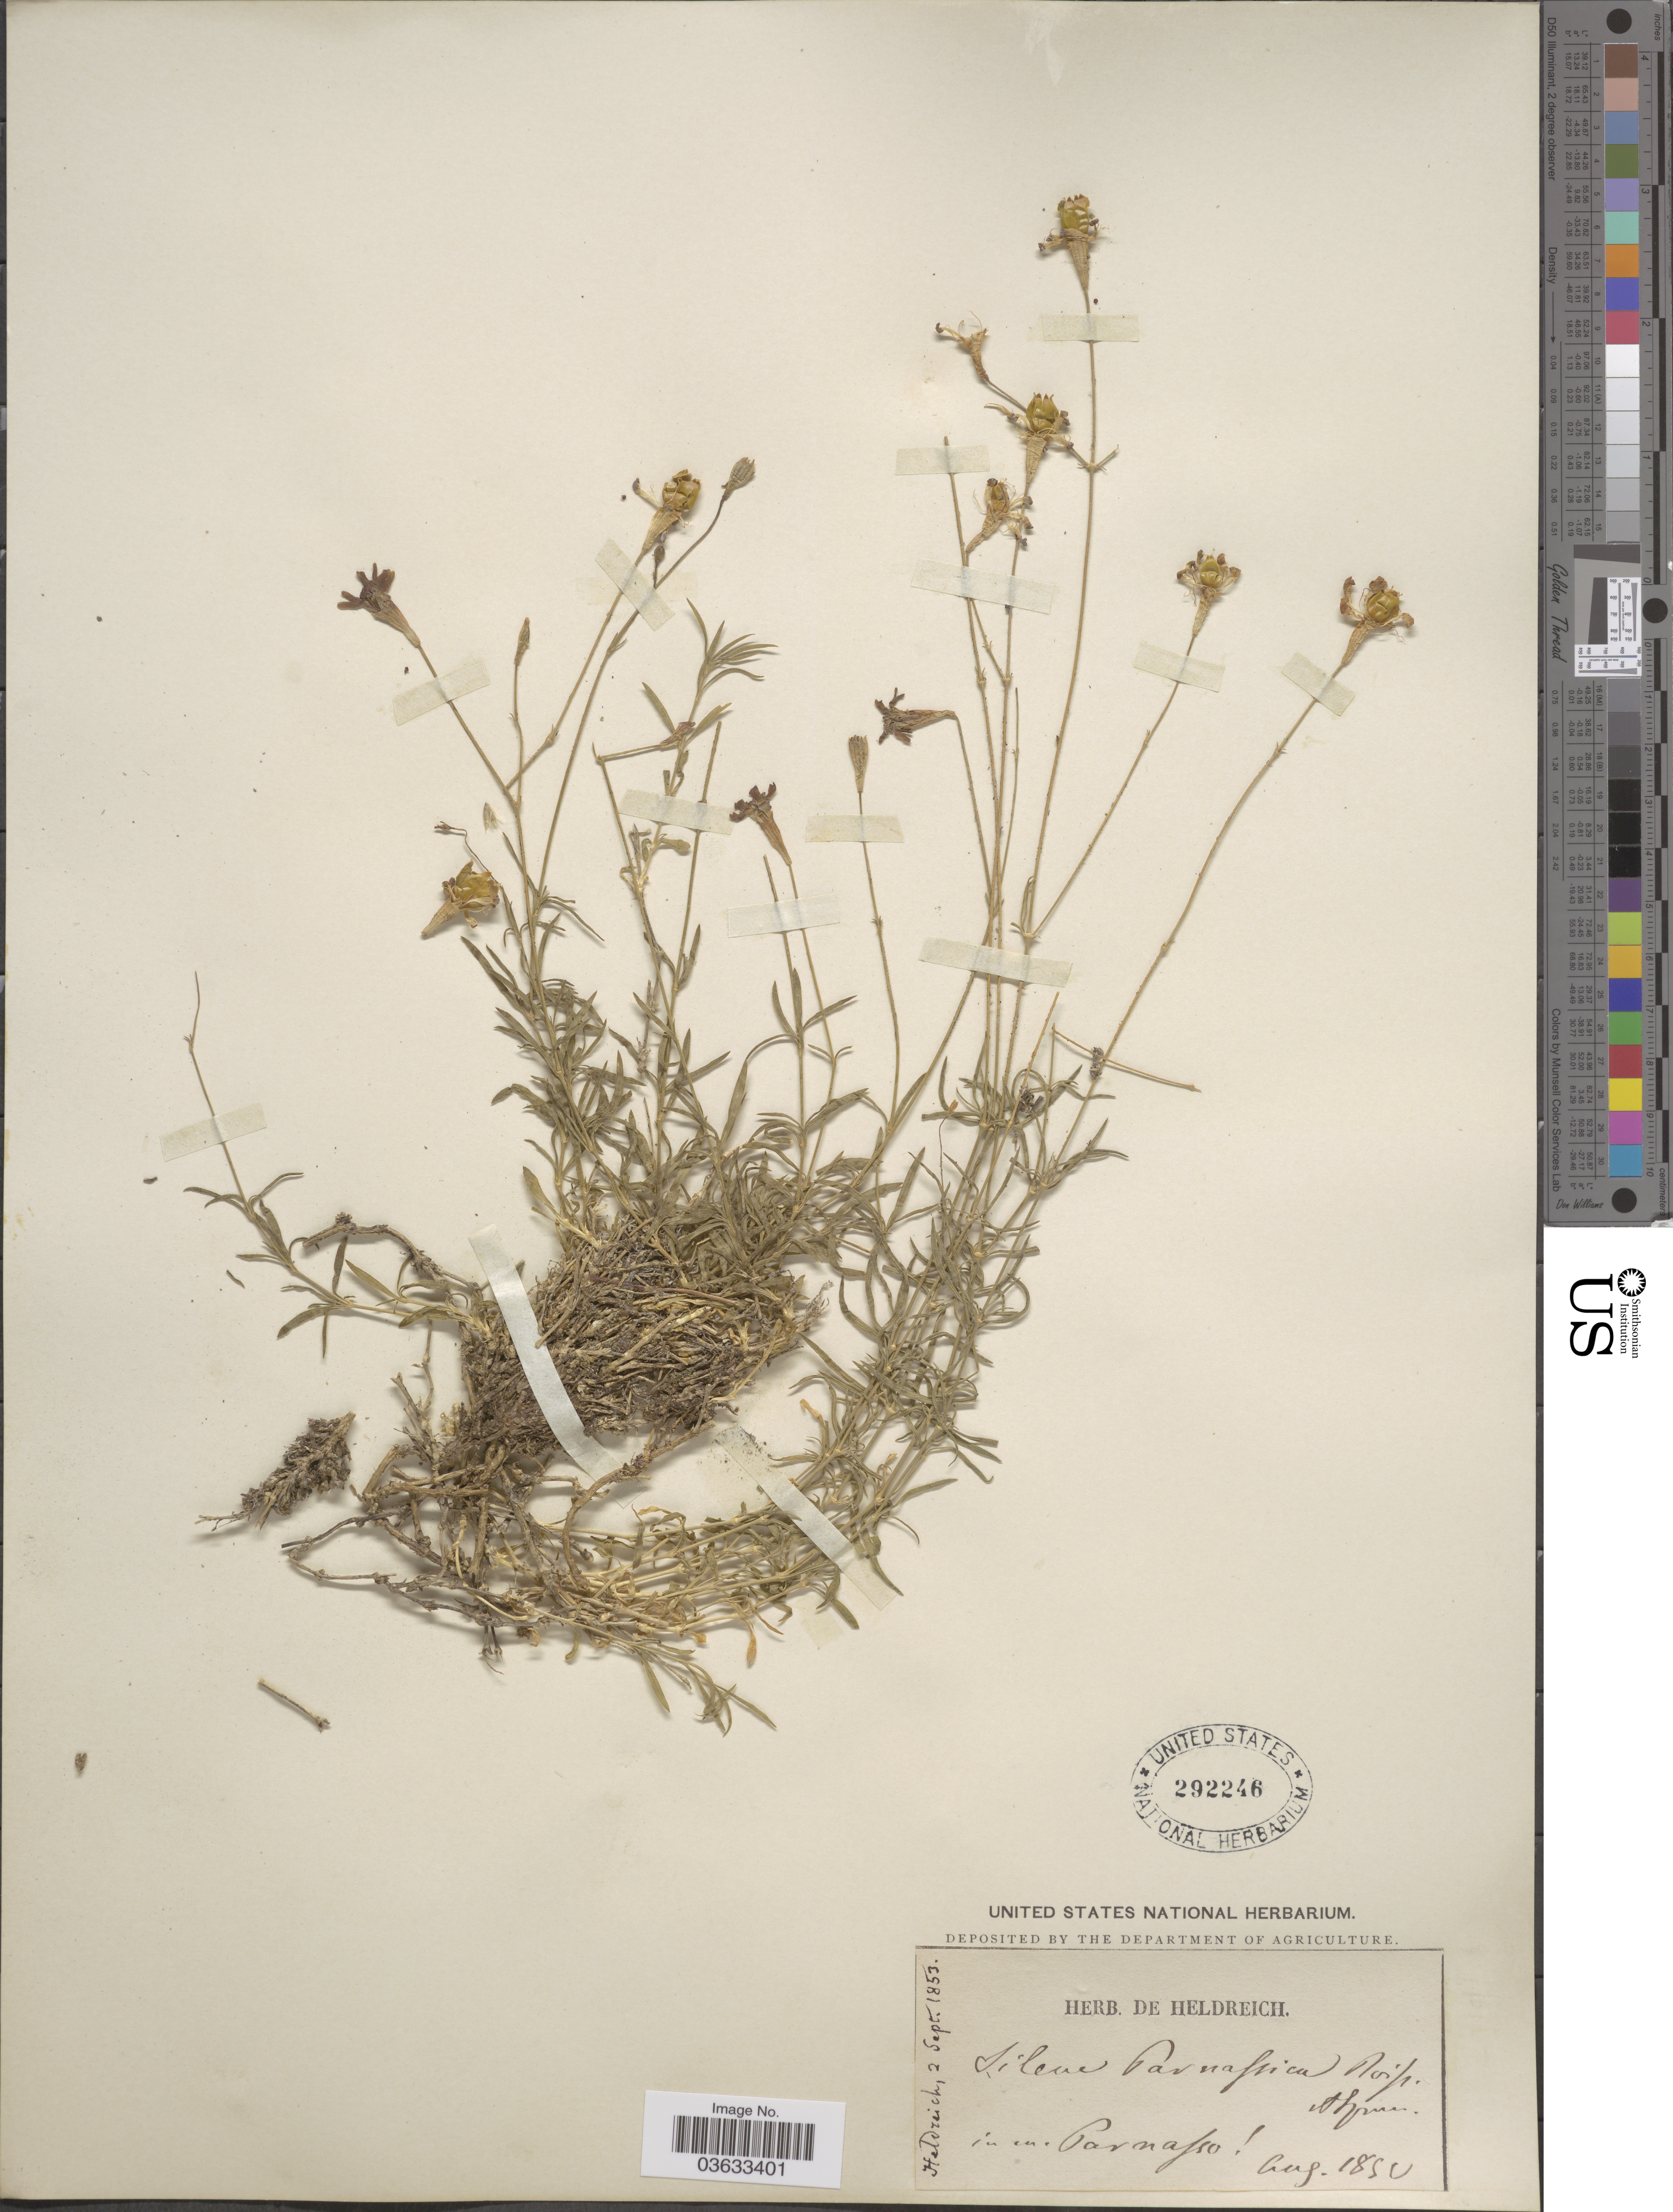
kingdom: Plantae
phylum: Tracheophyta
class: Magnoliopsida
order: Caryophyllales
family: Caryophyllaceae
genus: Silene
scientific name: Silene parnassica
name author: Boiss. & Spruner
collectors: ex herb. De Heldreich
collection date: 1850-08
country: Greece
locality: In m. Parnasso.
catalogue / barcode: US 292246